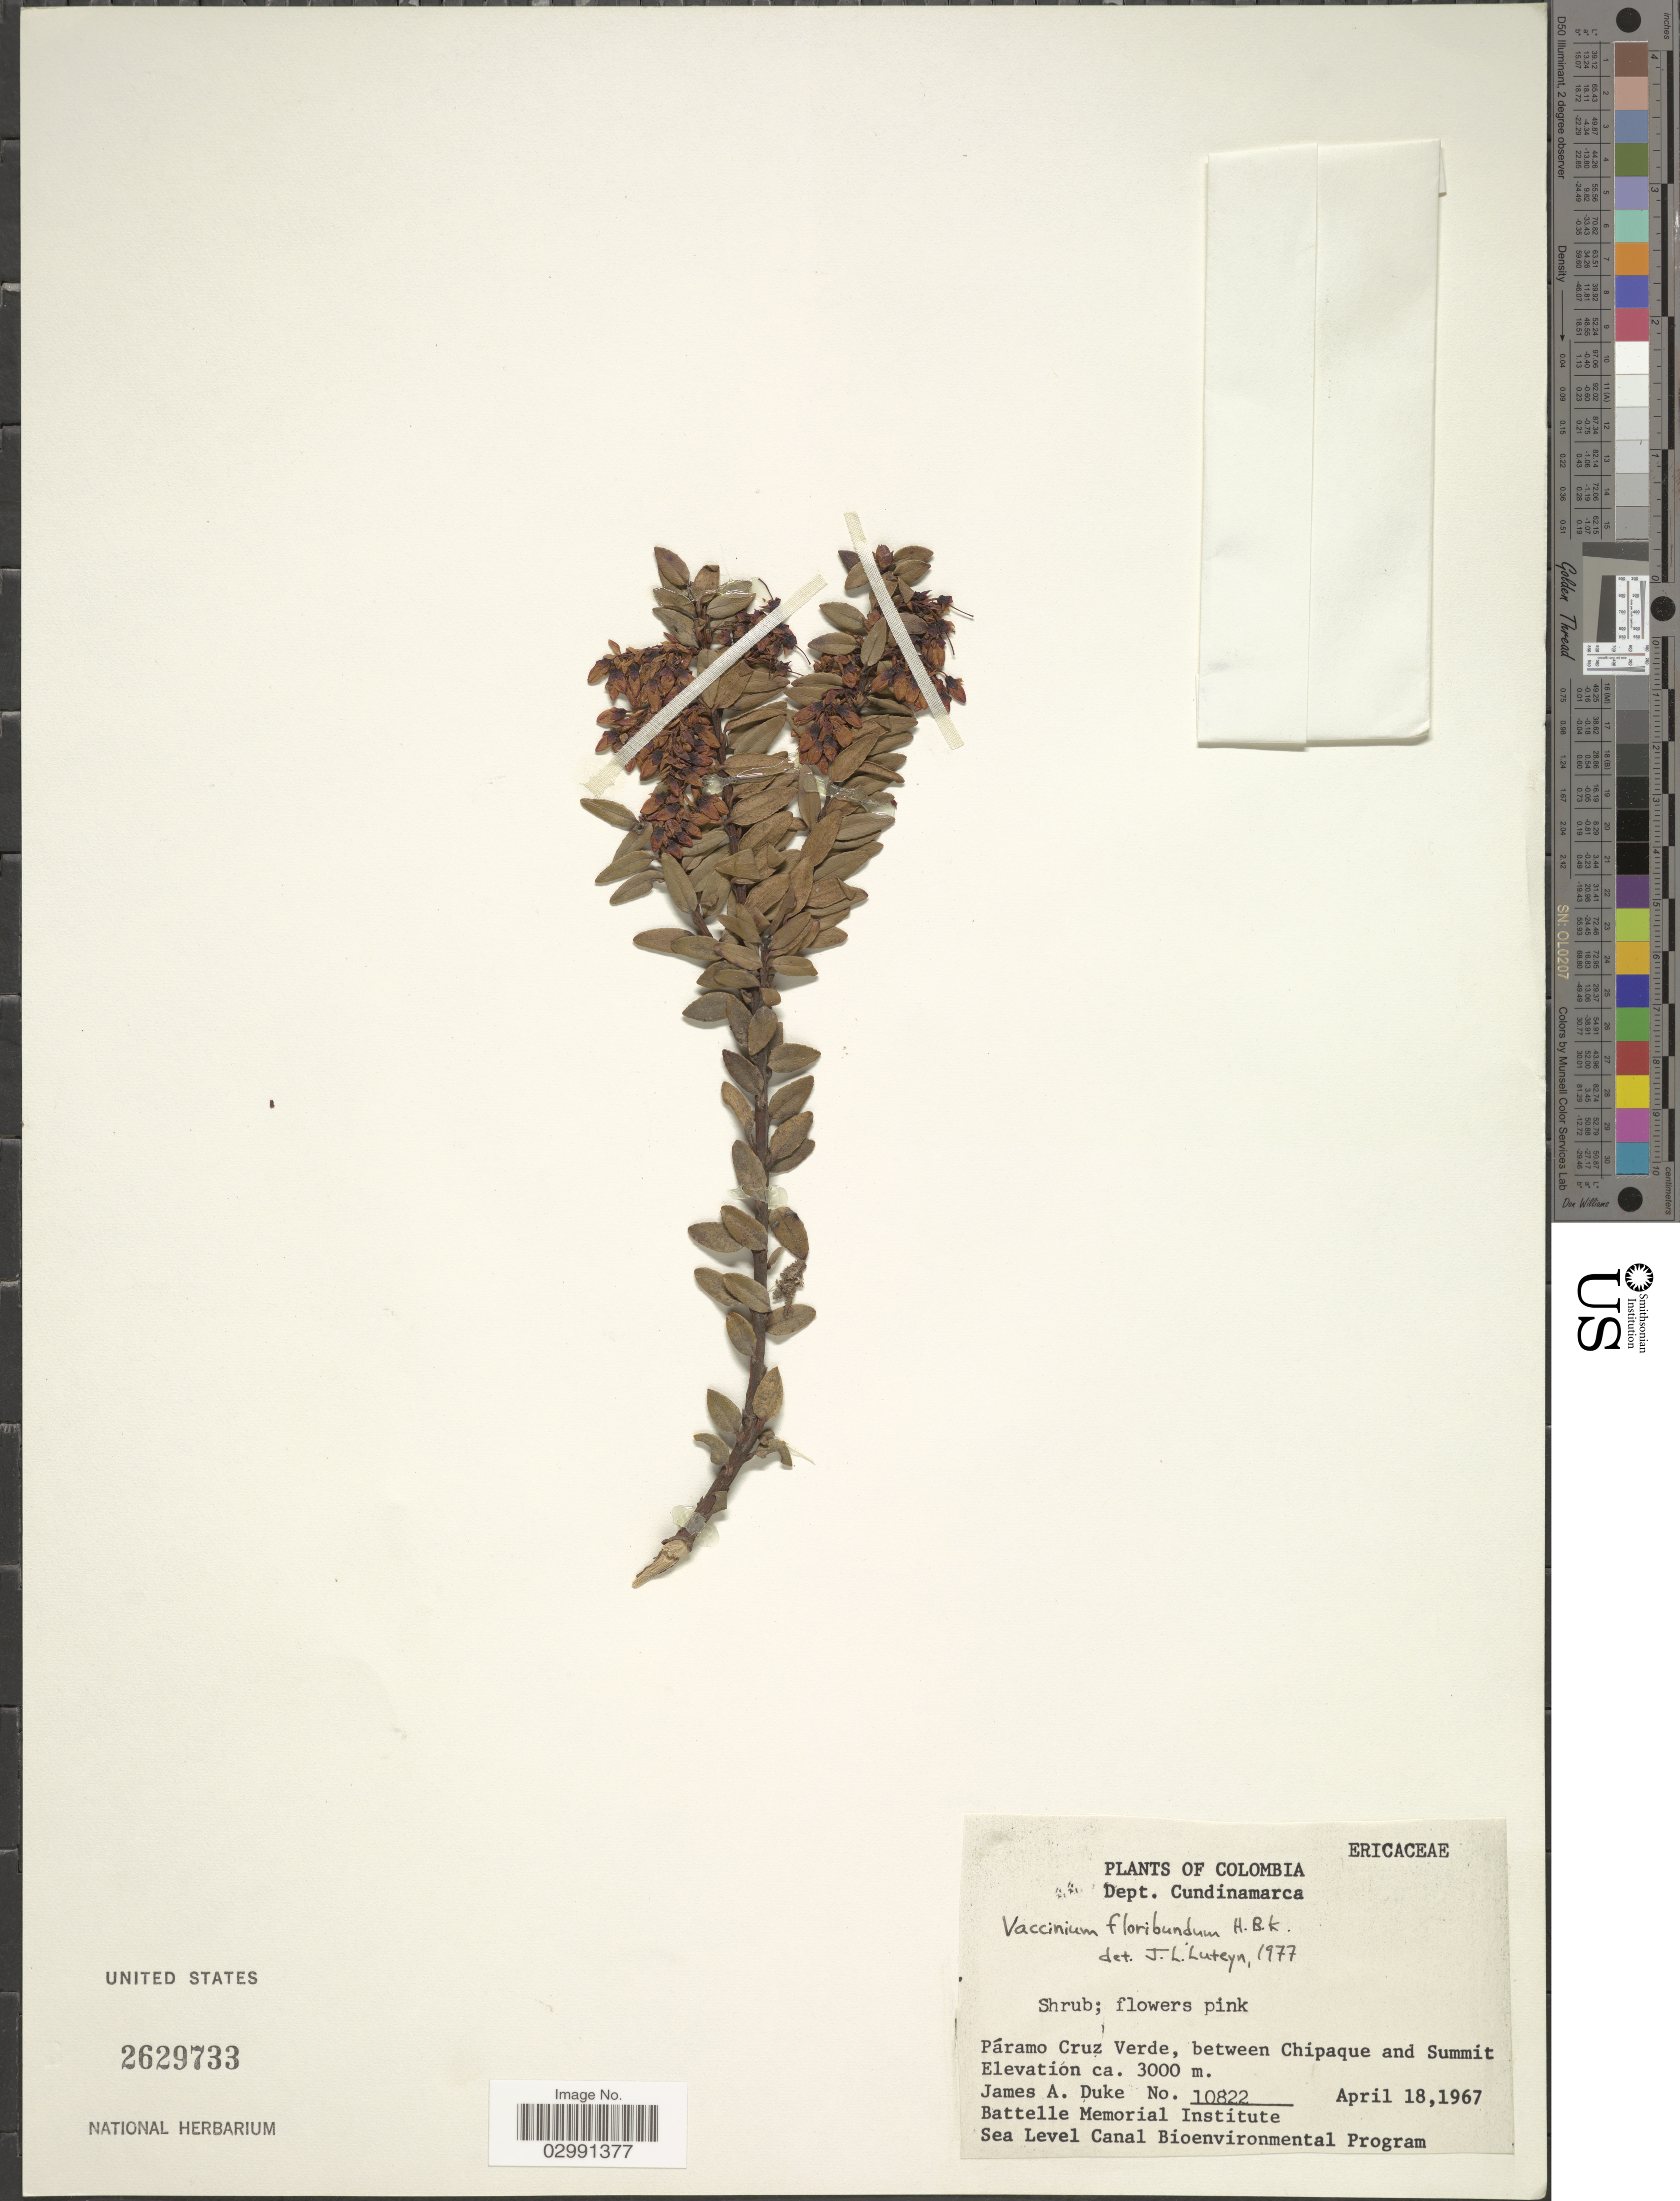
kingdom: Plantae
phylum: Tracheophyta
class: Magnoliopsida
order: Ericales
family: Ericaceae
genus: Vaccinium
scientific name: Vaccinium floribundum var. floribundum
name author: Kunth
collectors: J. A. Duke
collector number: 10822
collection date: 1967-04-18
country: Colombia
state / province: Cundinamarca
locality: Dept. Cundinamarca. Páramo Cruz Verde, between Chipaque and Summit.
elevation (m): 3000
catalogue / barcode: US 2629733